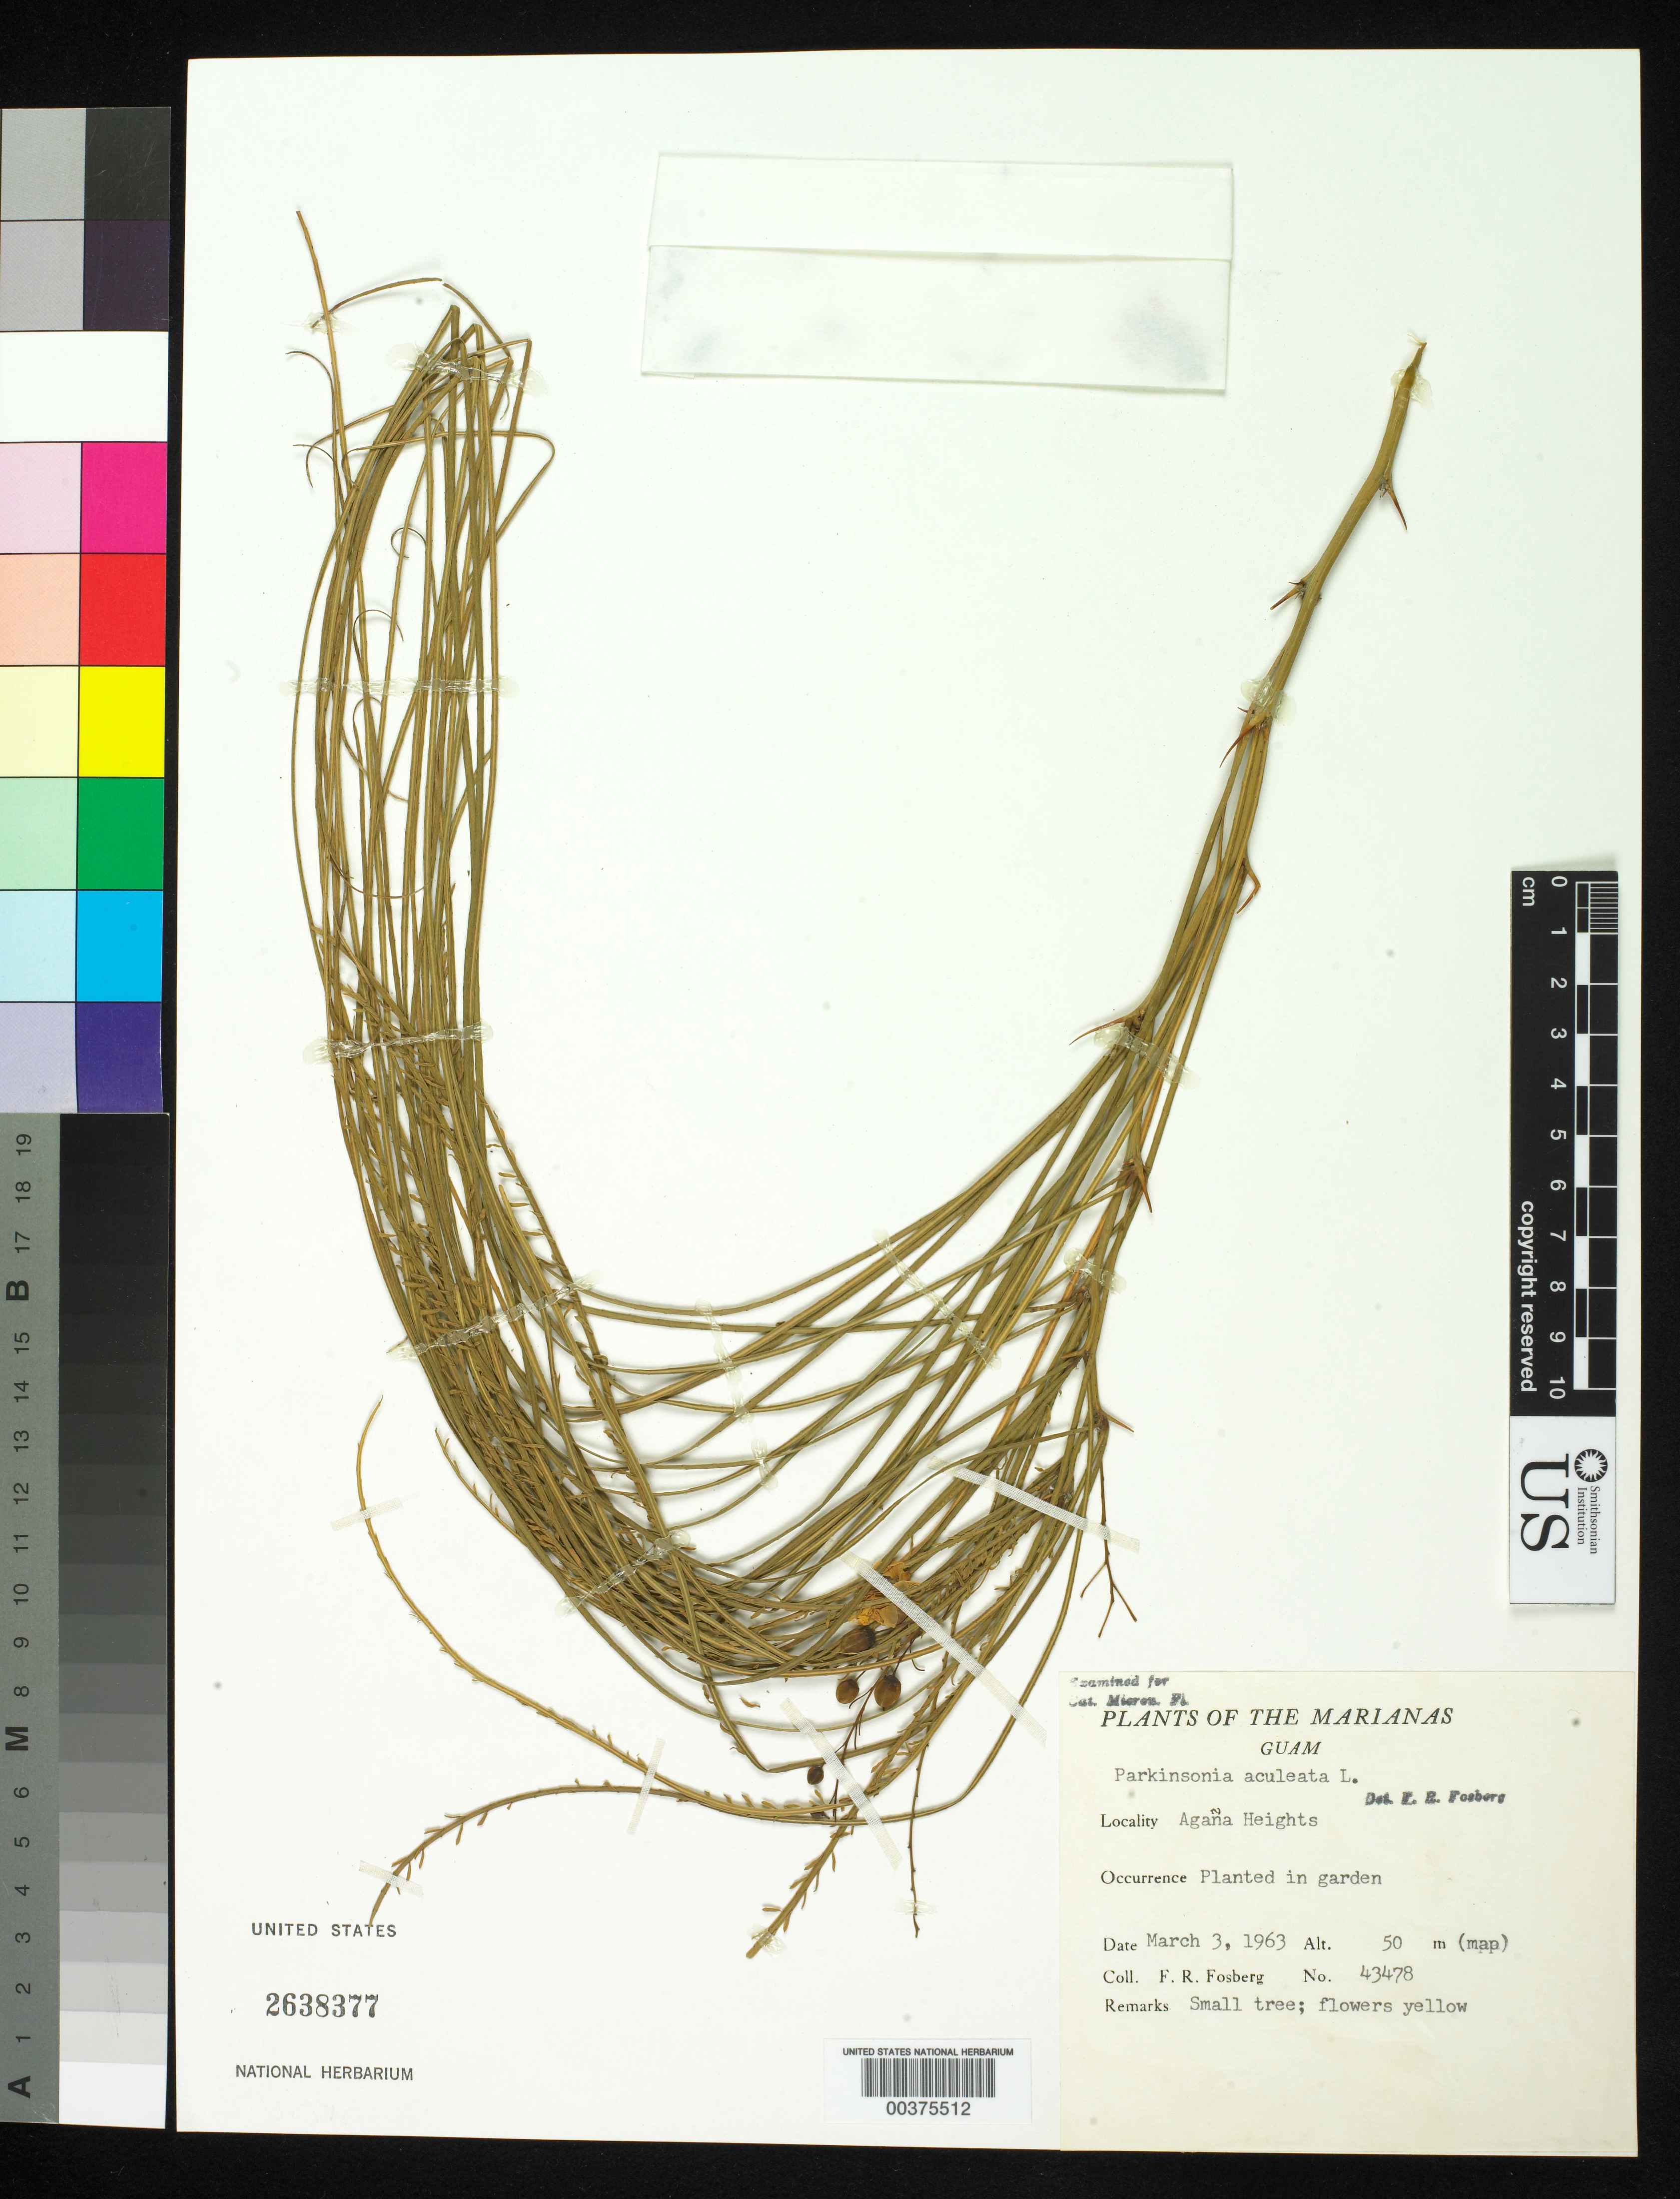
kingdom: Plantae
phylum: Tracheophyta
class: Magnoliopsida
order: Fabales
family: Fabaceae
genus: Parkinsonia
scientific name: Parkinsonia aculeata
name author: L.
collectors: F. R. Fosberg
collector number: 43478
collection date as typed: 03 Mar 1963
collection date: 1963-03-03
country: Guam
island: Guam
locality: Agana heights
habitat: In garden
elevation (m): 50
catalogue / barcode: US 2638377